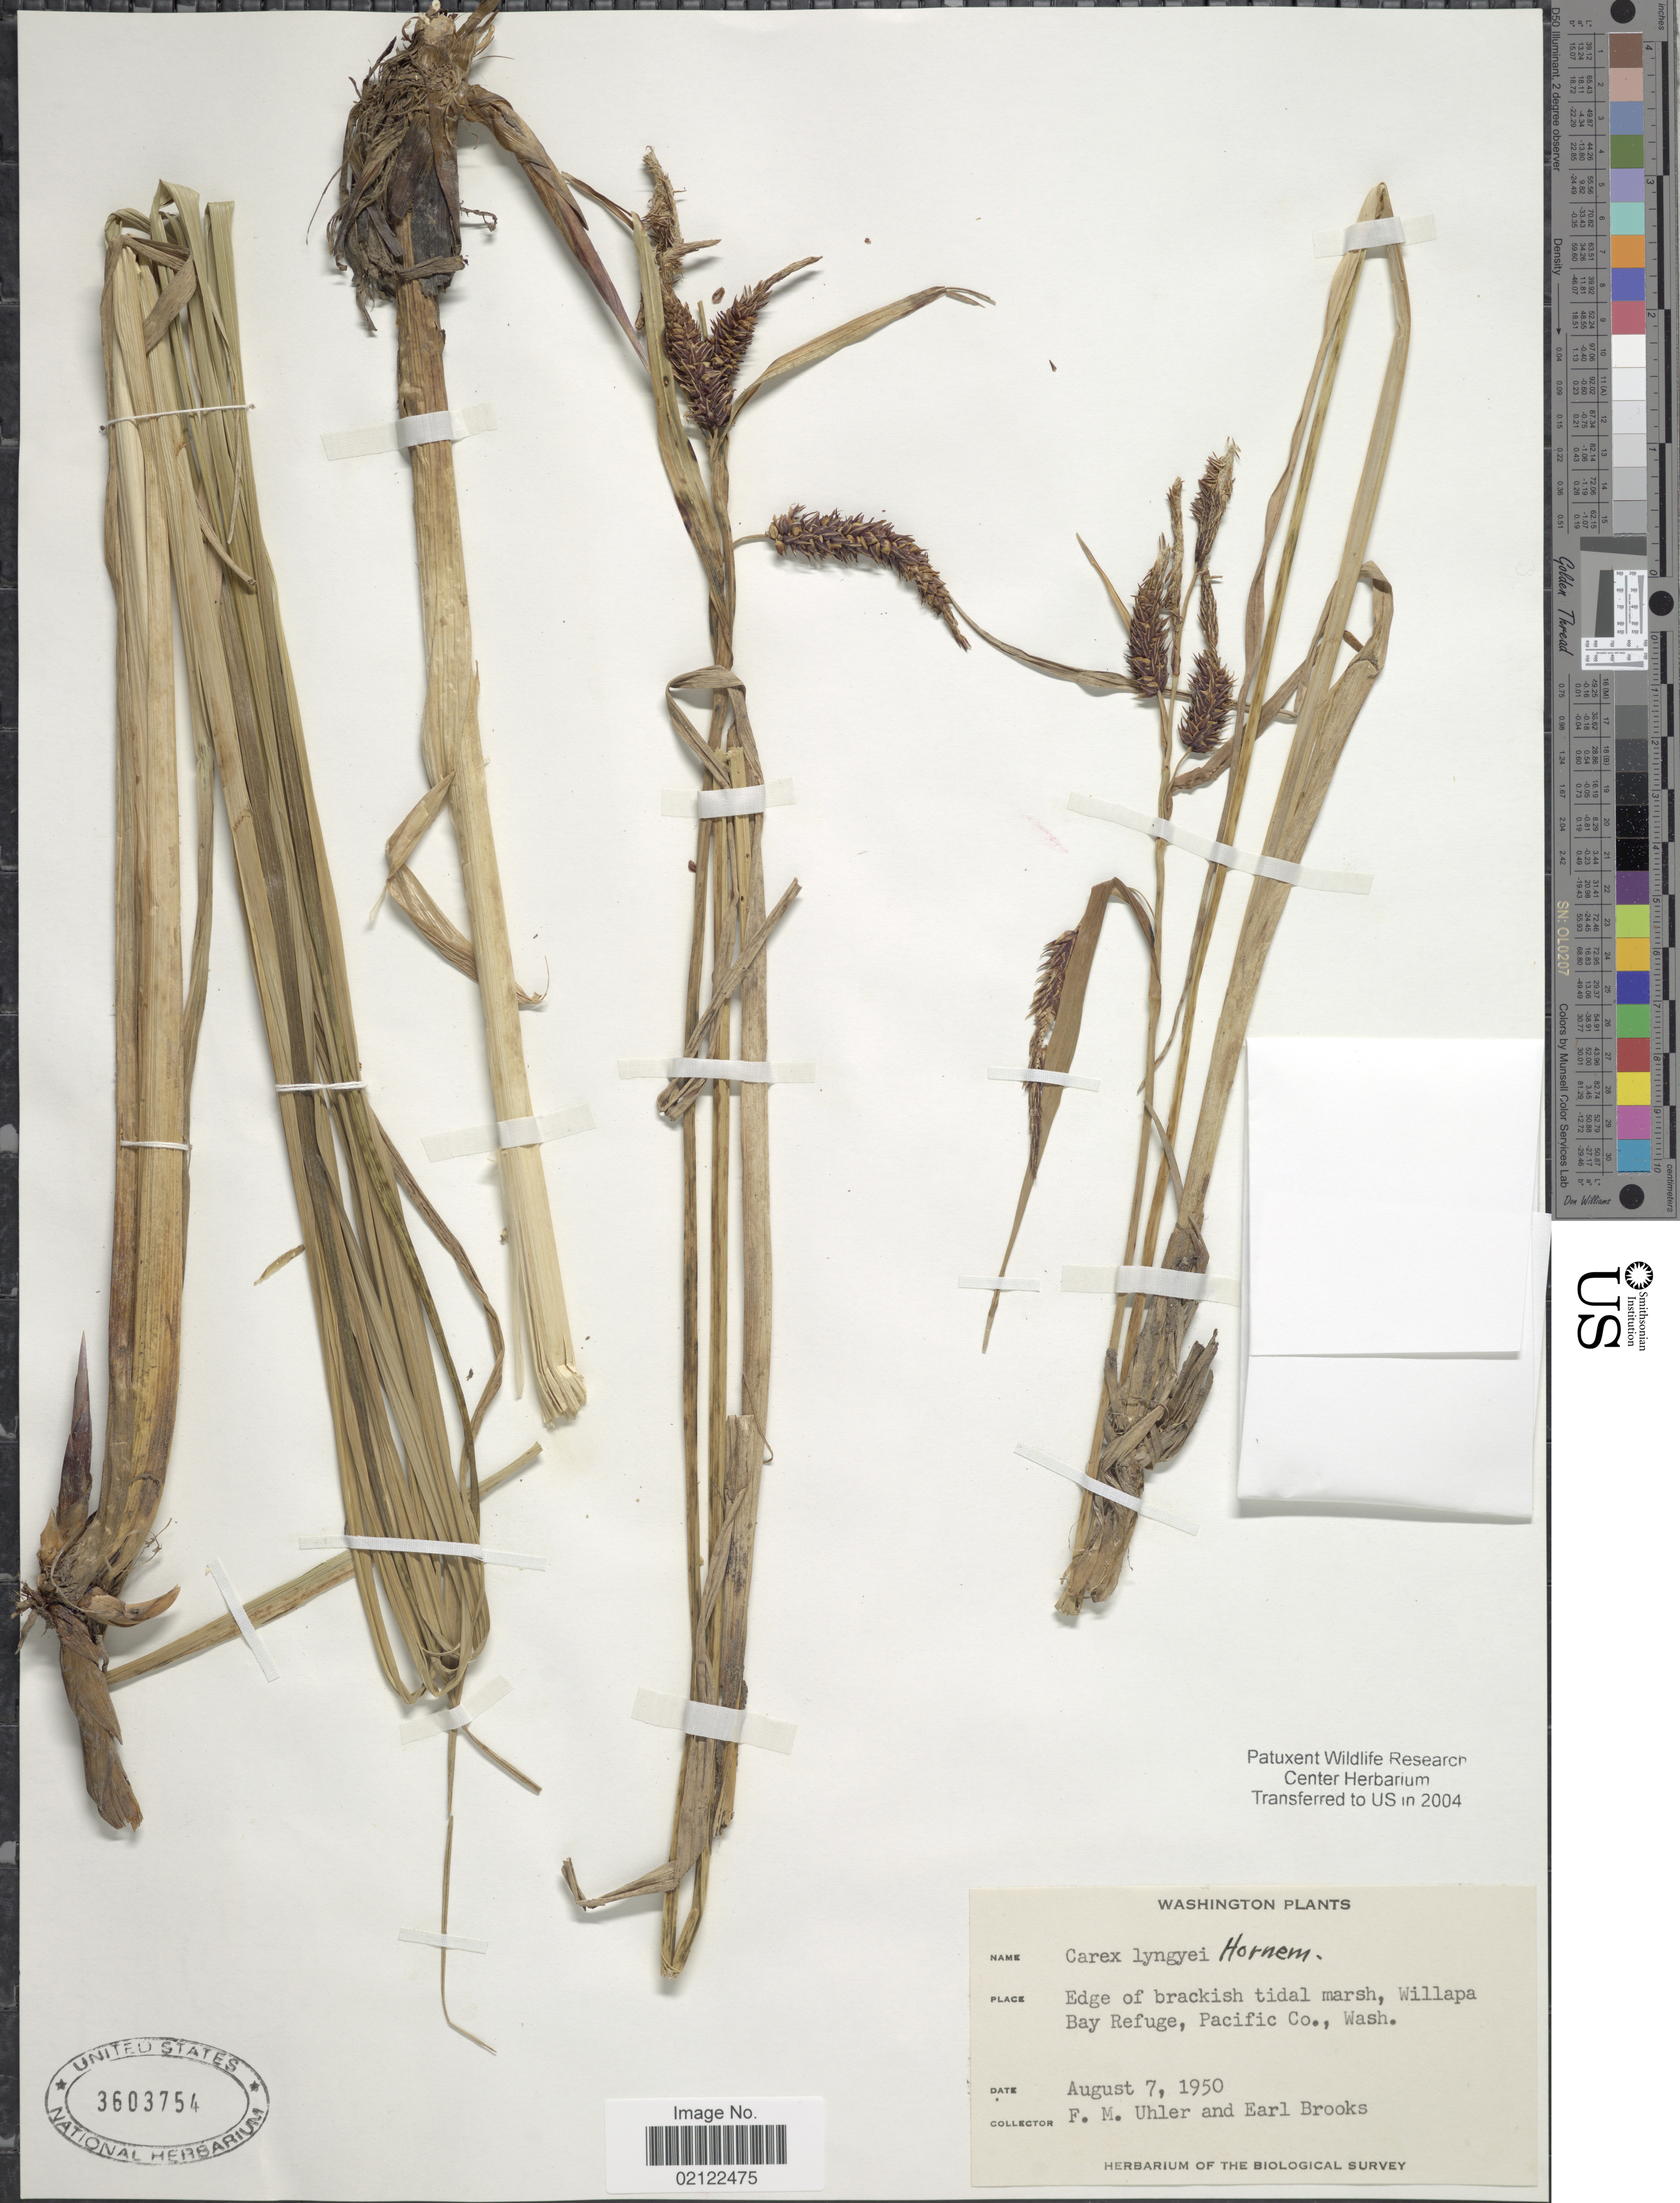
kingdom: Plantae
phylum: Tracheophyta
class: Liliopsida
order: Poales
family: Cyperaceae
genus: Carex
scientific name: Carex lyngbyei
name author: Hornem.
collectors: F. M. Uhler & E. Brooks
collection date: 1950-08-07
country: United States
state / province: Washington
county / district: Pacific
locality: Edge of brackish tidal marsh, Willapa Bay Refuge, Pacific Co.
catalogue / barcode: US 3603754